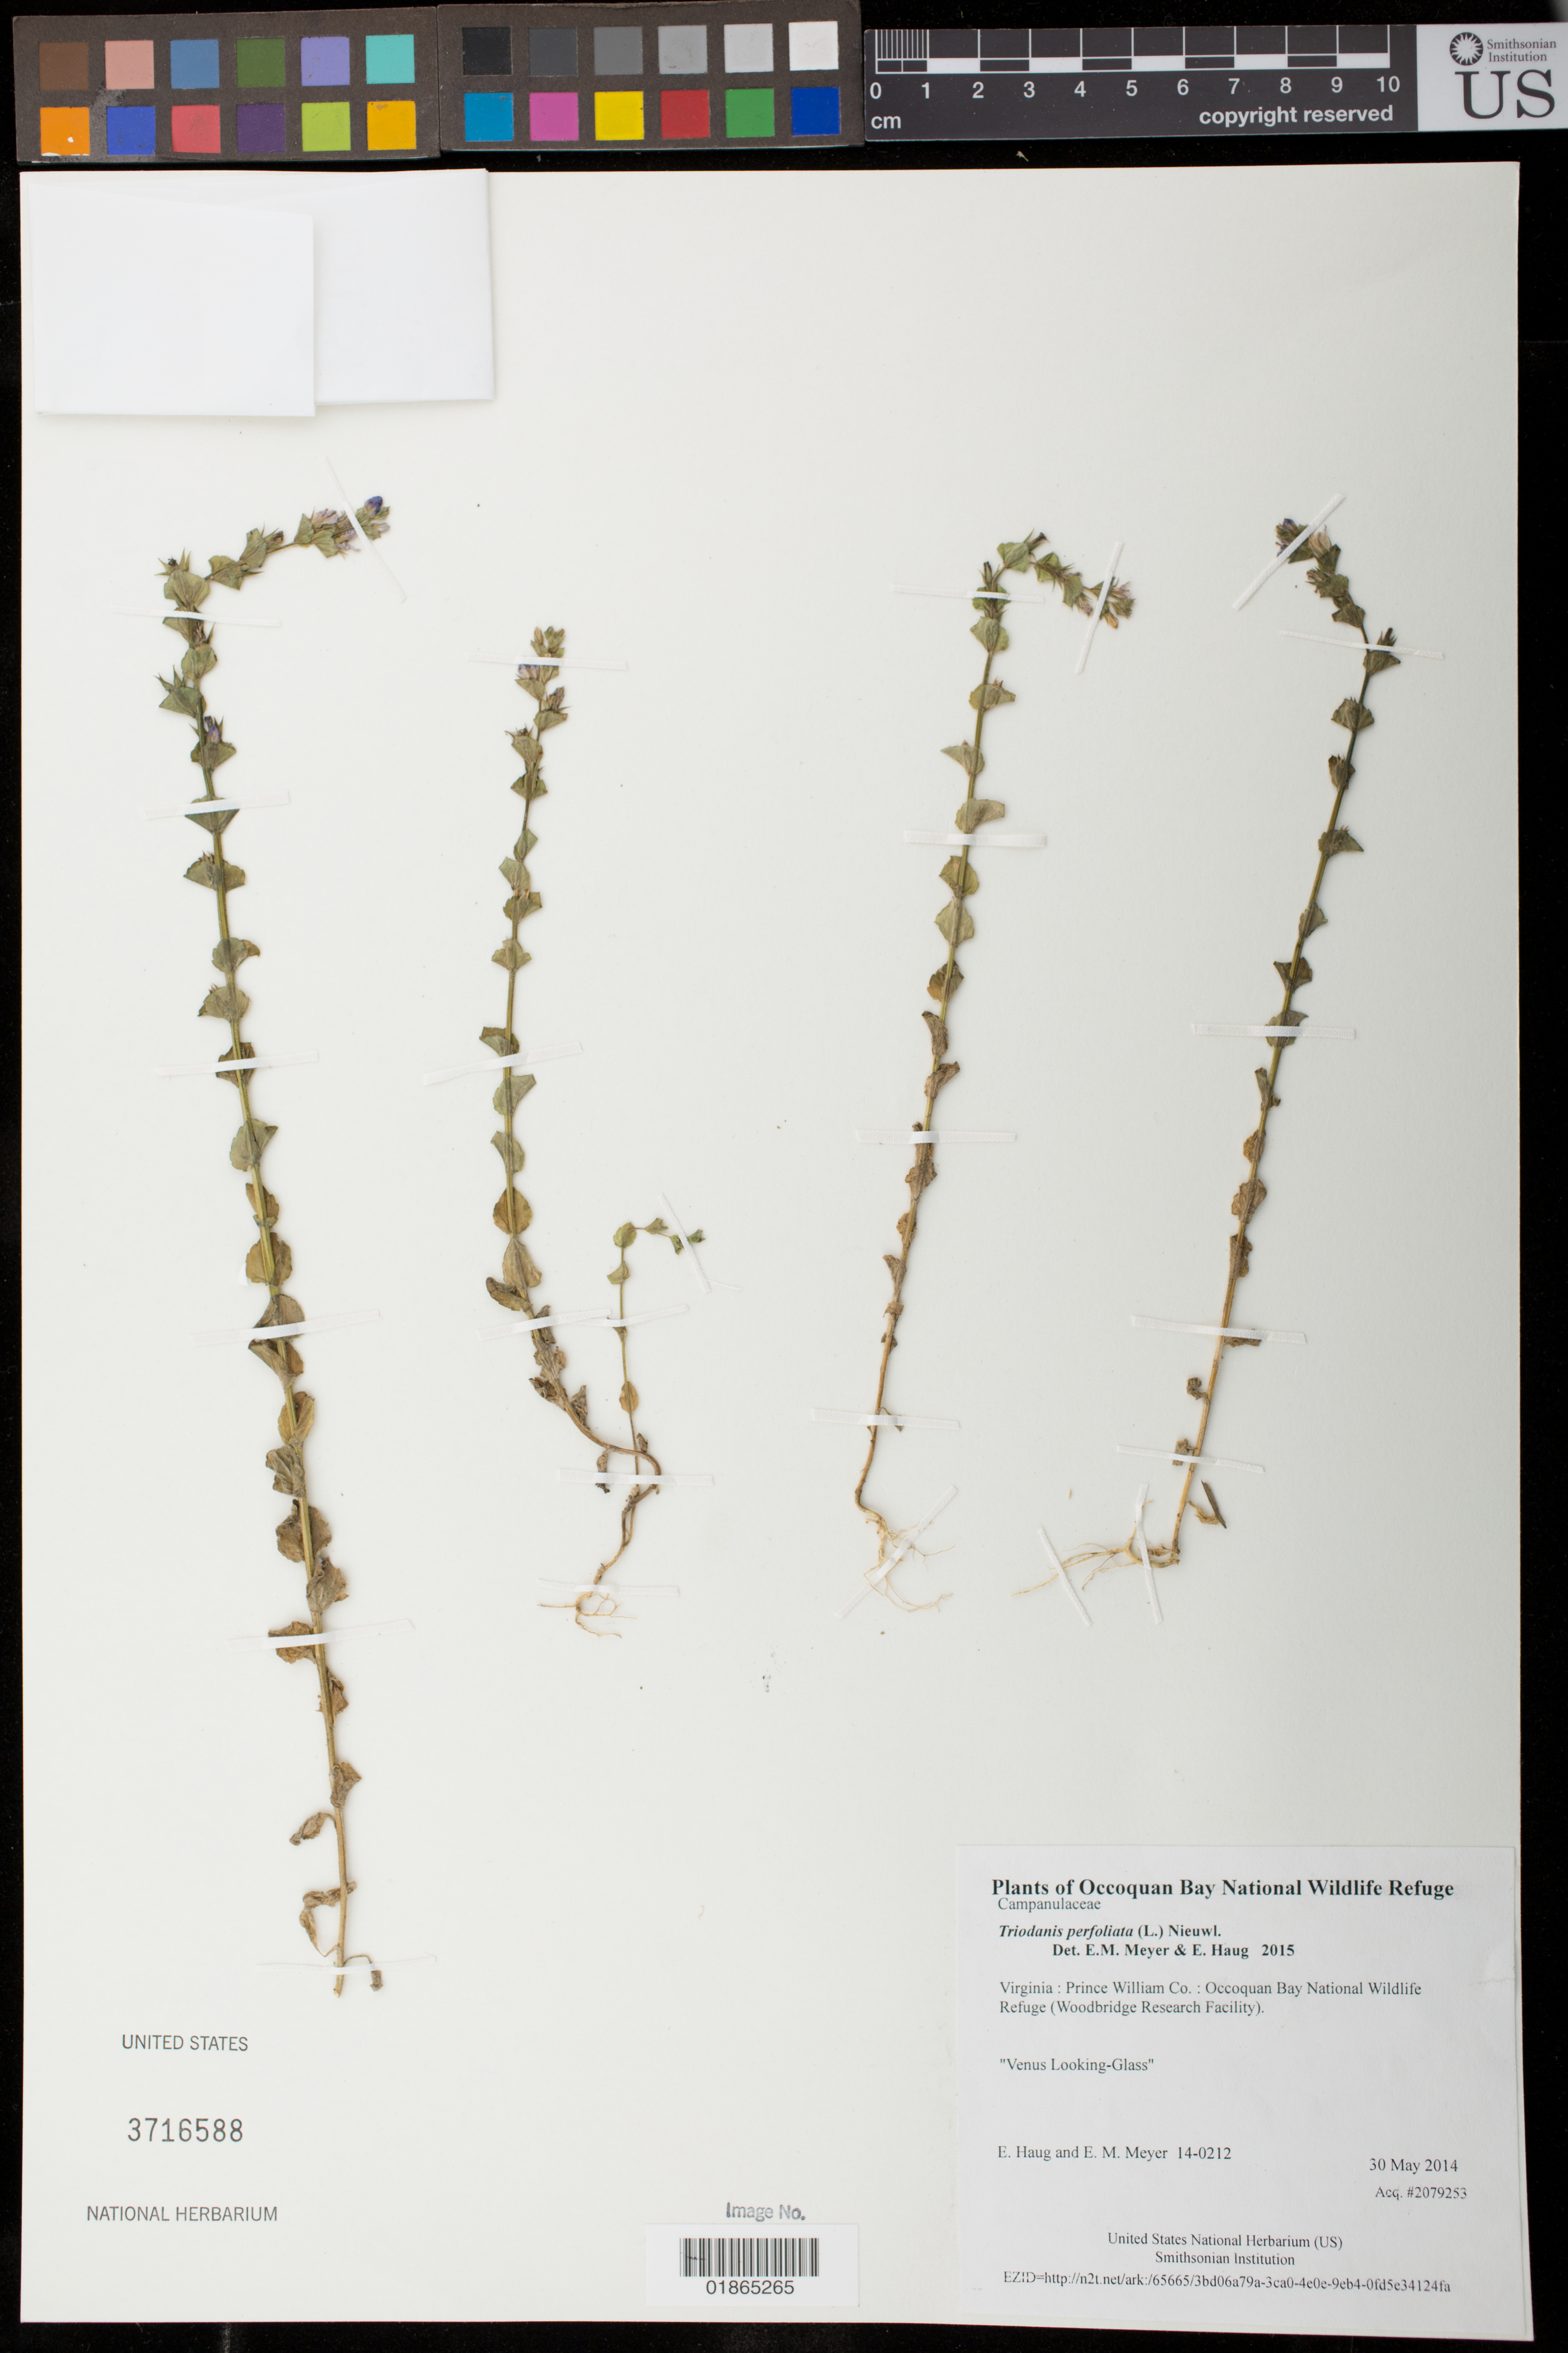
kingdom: Plantae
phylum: Tracheophyta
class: Magnoliopsida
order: Asterales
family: Campanulaceae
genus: Triodanis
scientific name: Triodanis perfoliata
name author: (L.) Nieuwl.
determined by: Meyer, E. M.; Haug, E.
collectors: E. Haug & E. M. Meyer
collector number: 14-0212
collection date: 2014-05-30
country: United States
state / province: Virginia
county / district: Prince William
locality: Occoquan Bay National Wildlife Refuge (Woodbridge Research Facility).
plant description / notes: Venus Looking-Glass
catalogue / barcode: US 3716588